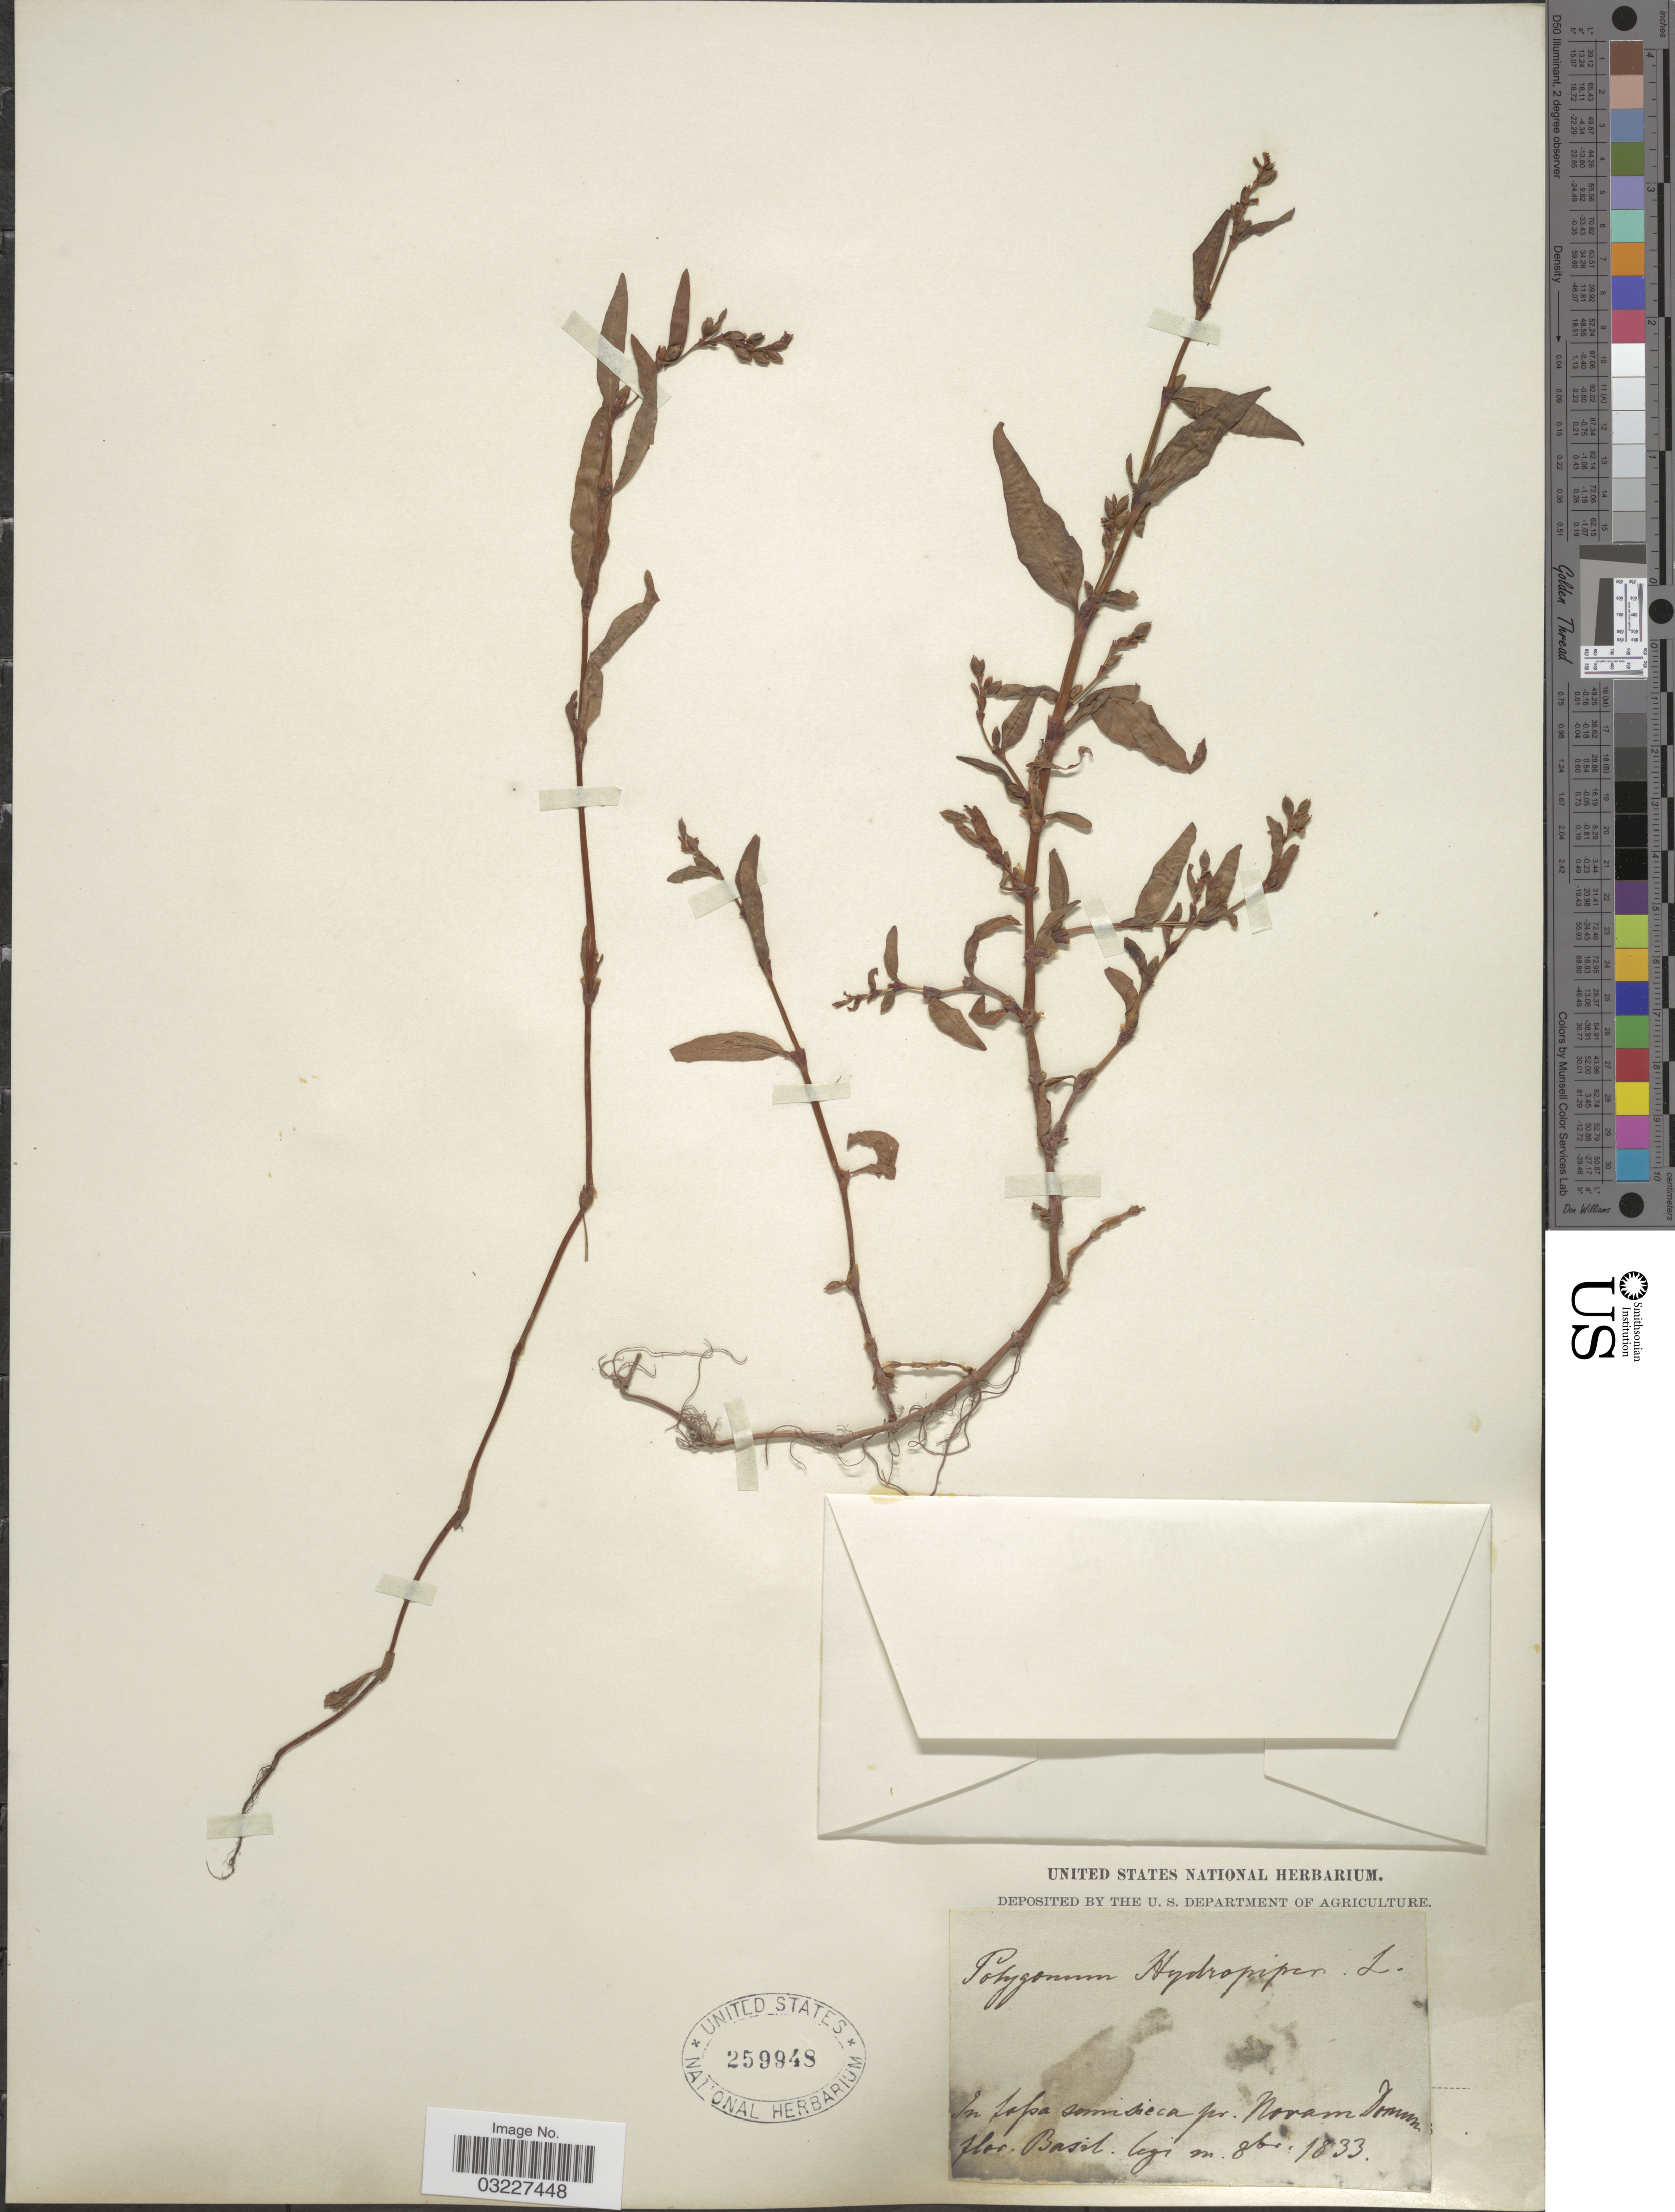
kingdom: Plantae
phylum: Tracheophyta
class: Magnoliopsida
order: Caryophyllales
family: Polygonaceae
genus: Polygonum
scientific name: Polygonum hydropiper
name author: L.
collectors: ex herb. United States National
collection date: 1833-10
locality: In Japa somisieca pr. Novam Domm. [interpreted]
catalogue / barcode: US 259948